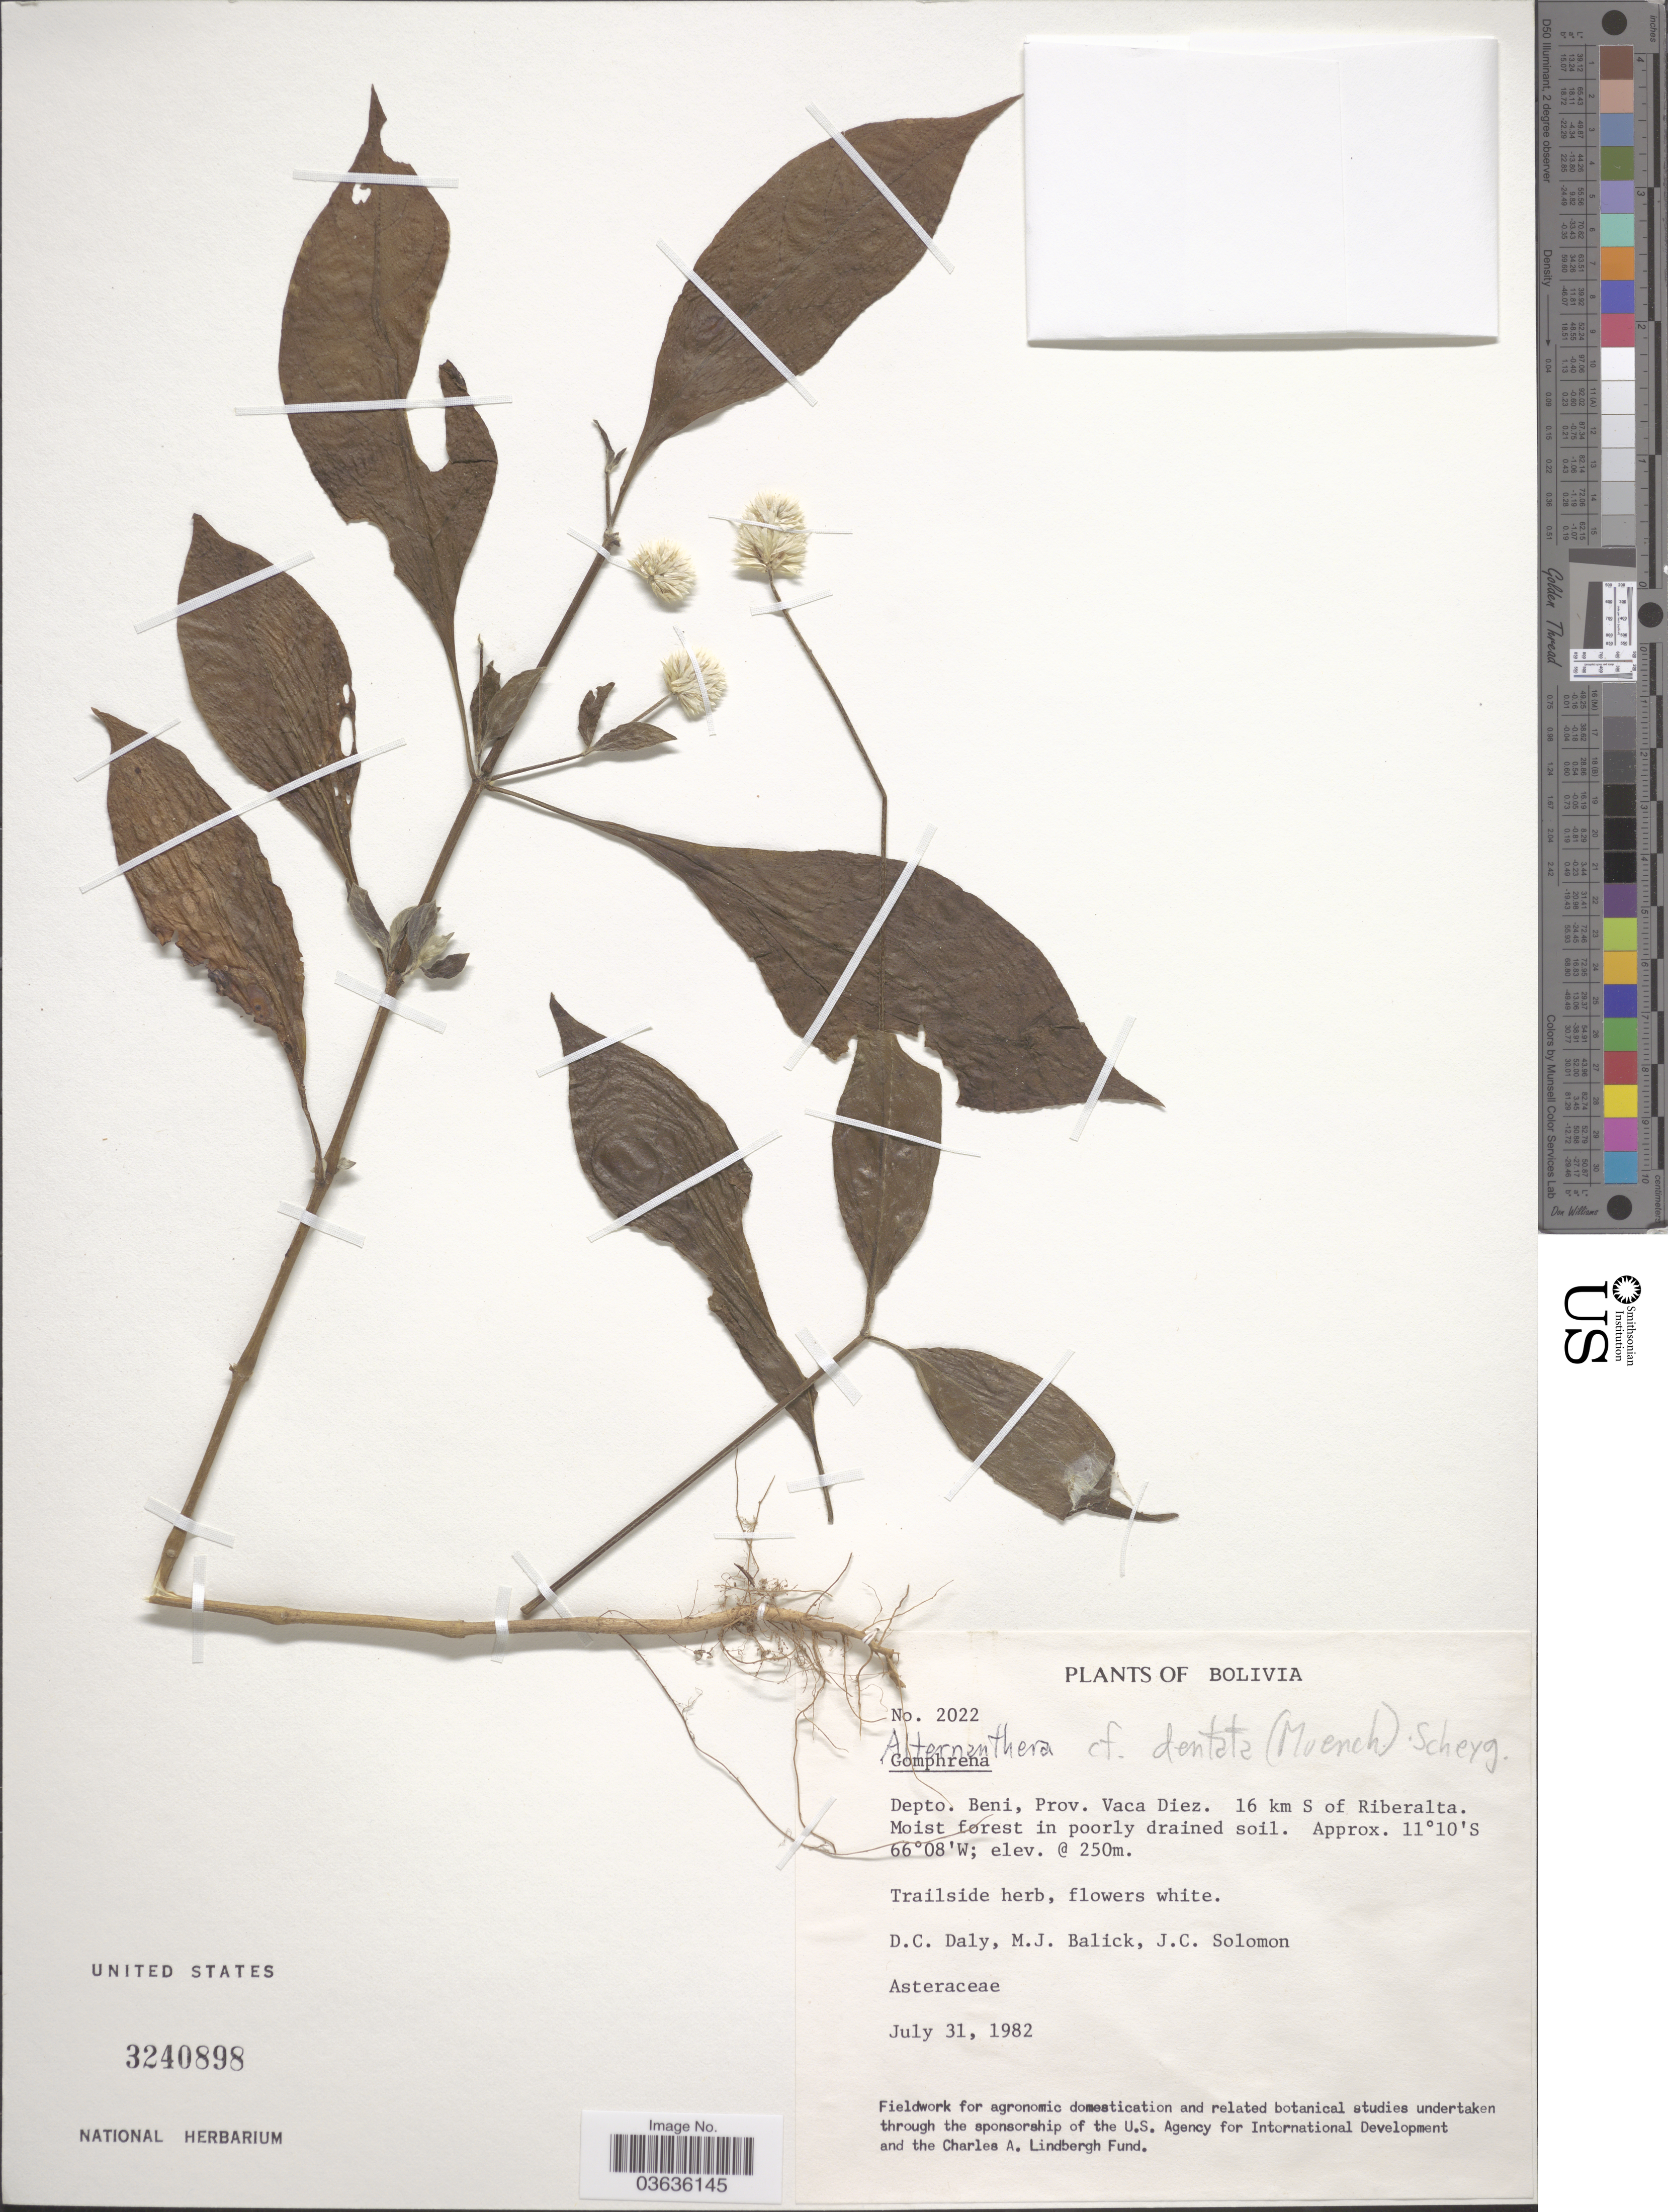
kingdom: Plantae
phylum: Tracheophyta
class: Magnoliopsida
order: Caryophyllales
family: Amaranthaceae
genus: Alternanthera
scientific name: Alternanthera dentata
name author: Scheygr.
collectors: D. C. Daly, M. J. Balick & J. C. Solomon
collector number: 2022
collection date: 1982-07-31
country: Bolivia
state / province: Beni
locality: Depto. Beni, Prov. Vaca Diez. 16 km S of Riberalta.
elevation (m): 250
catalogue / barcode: US 3240898